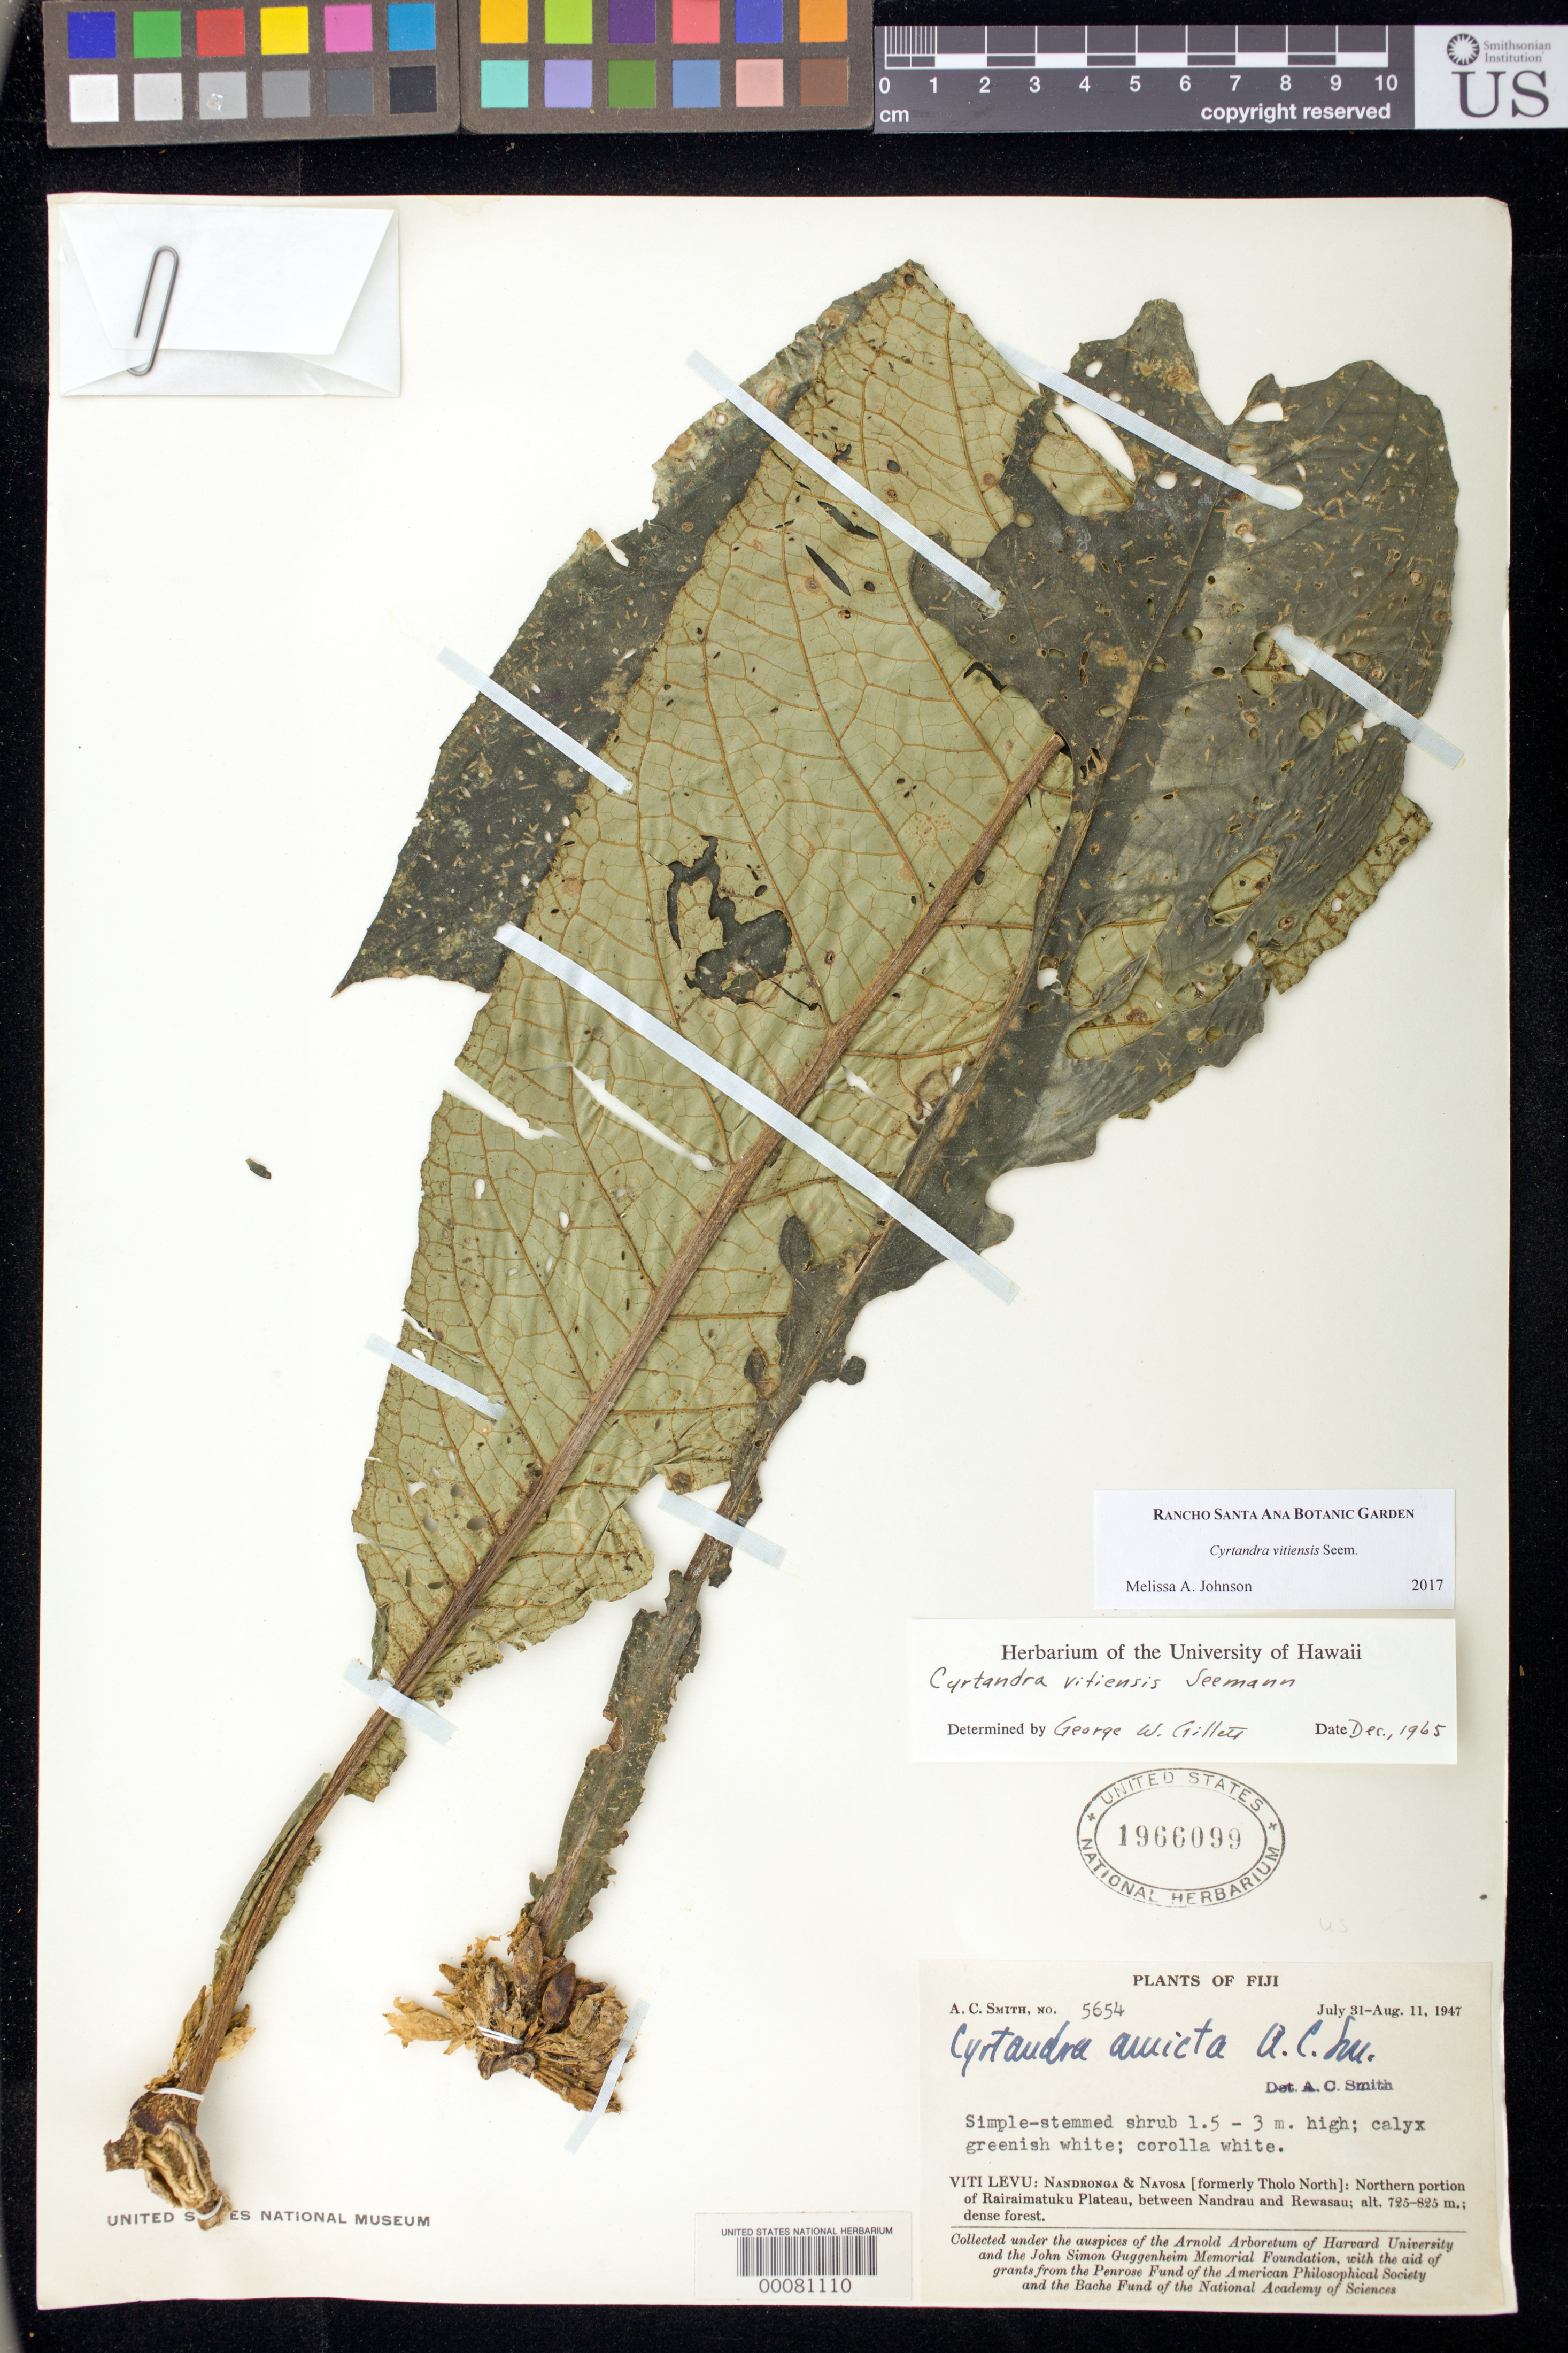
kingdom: Plantae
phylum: Tracheophyta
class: Magnoliopsida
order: Lamiales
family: Gesneriaceae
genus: Cyrtandra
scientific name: Cyrtandra vitiensis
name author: Seem.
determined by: Johnson, Melissa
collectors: A. C. Smith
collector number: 5654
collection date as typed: Jul-Aug 1947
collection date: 1947-07/1947-08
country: Fiji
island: Viti Levu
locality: Nandronga & navosa ¢formerly tholo north!, northern portion of rairaimatuku plateau, between nandrau and rewasau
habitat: Dense forest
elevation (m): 725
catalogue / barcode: US 1966099